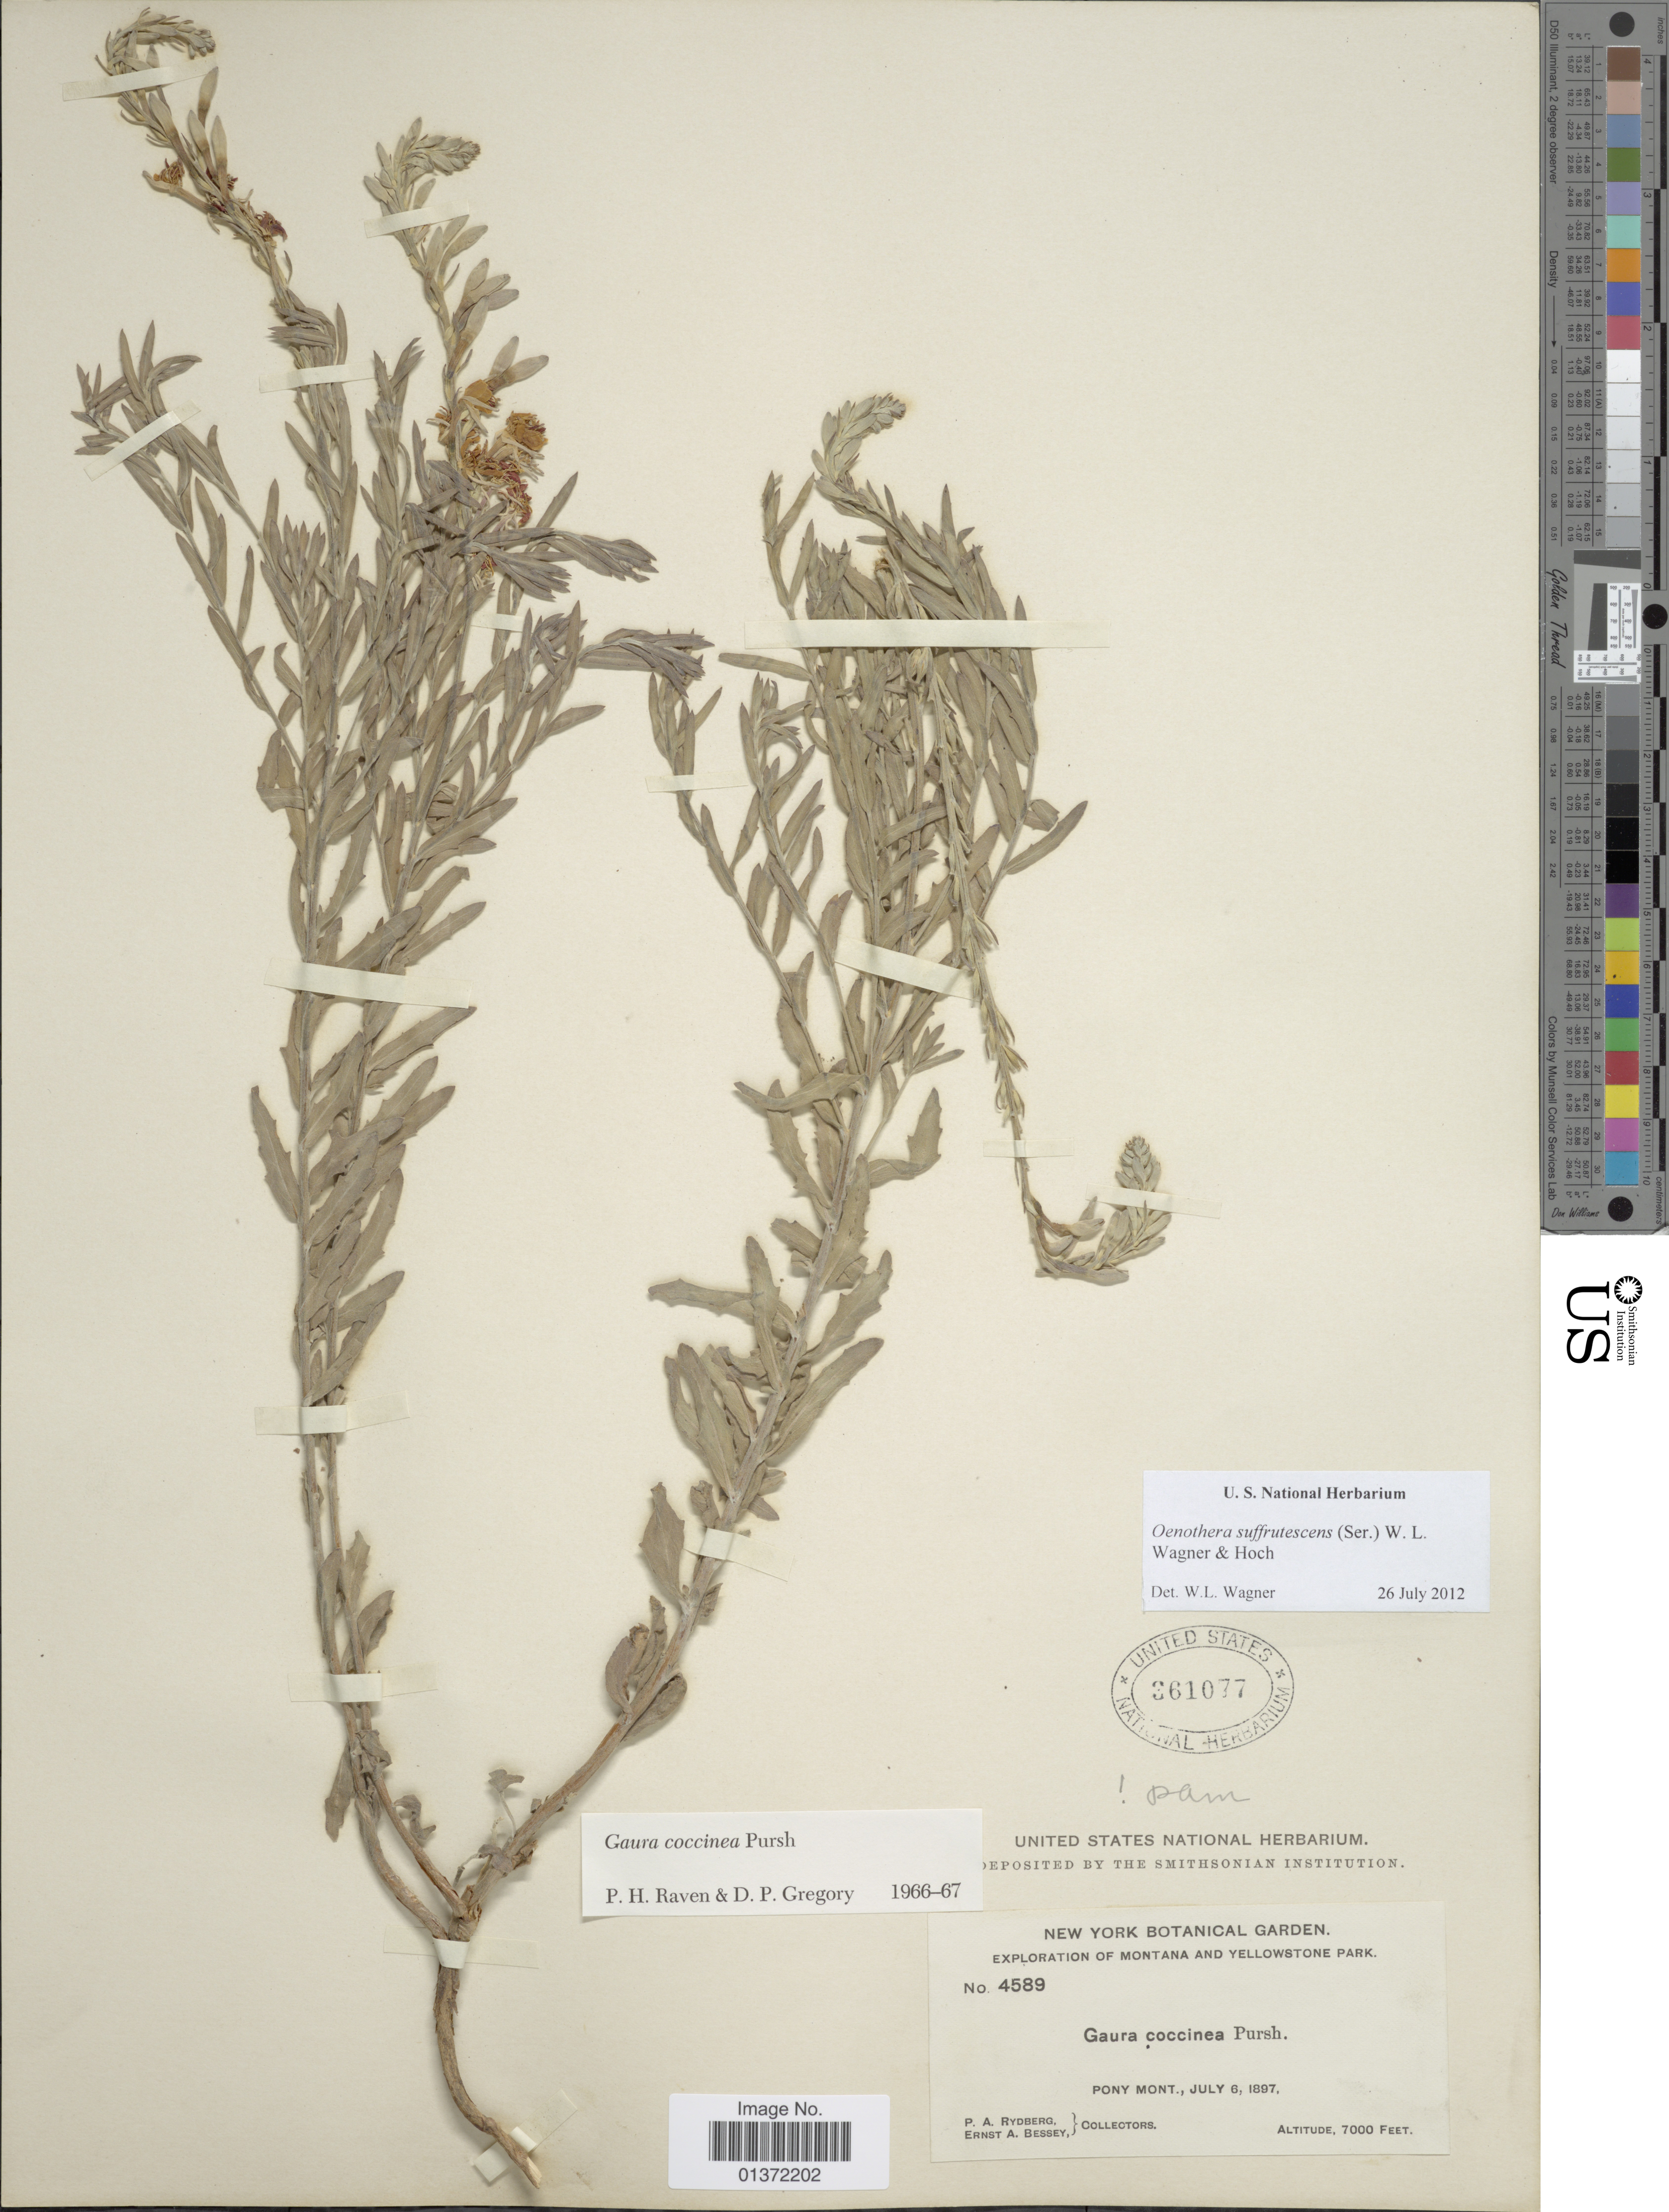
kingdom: Plantae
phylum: Tracheophyta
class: Magnoliopsida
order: Myrtales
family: Onagraceae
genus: Oenothera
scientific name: Oenothera suffrutescens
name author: (Ser.) W.L. Wagner & Hoch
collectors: P. A. Rydberg & E. A. Bessey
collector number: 4589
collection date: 1897-07-06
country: United States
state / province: Montana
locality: Yellowstone park, Pony Mont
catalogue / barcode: US 361077